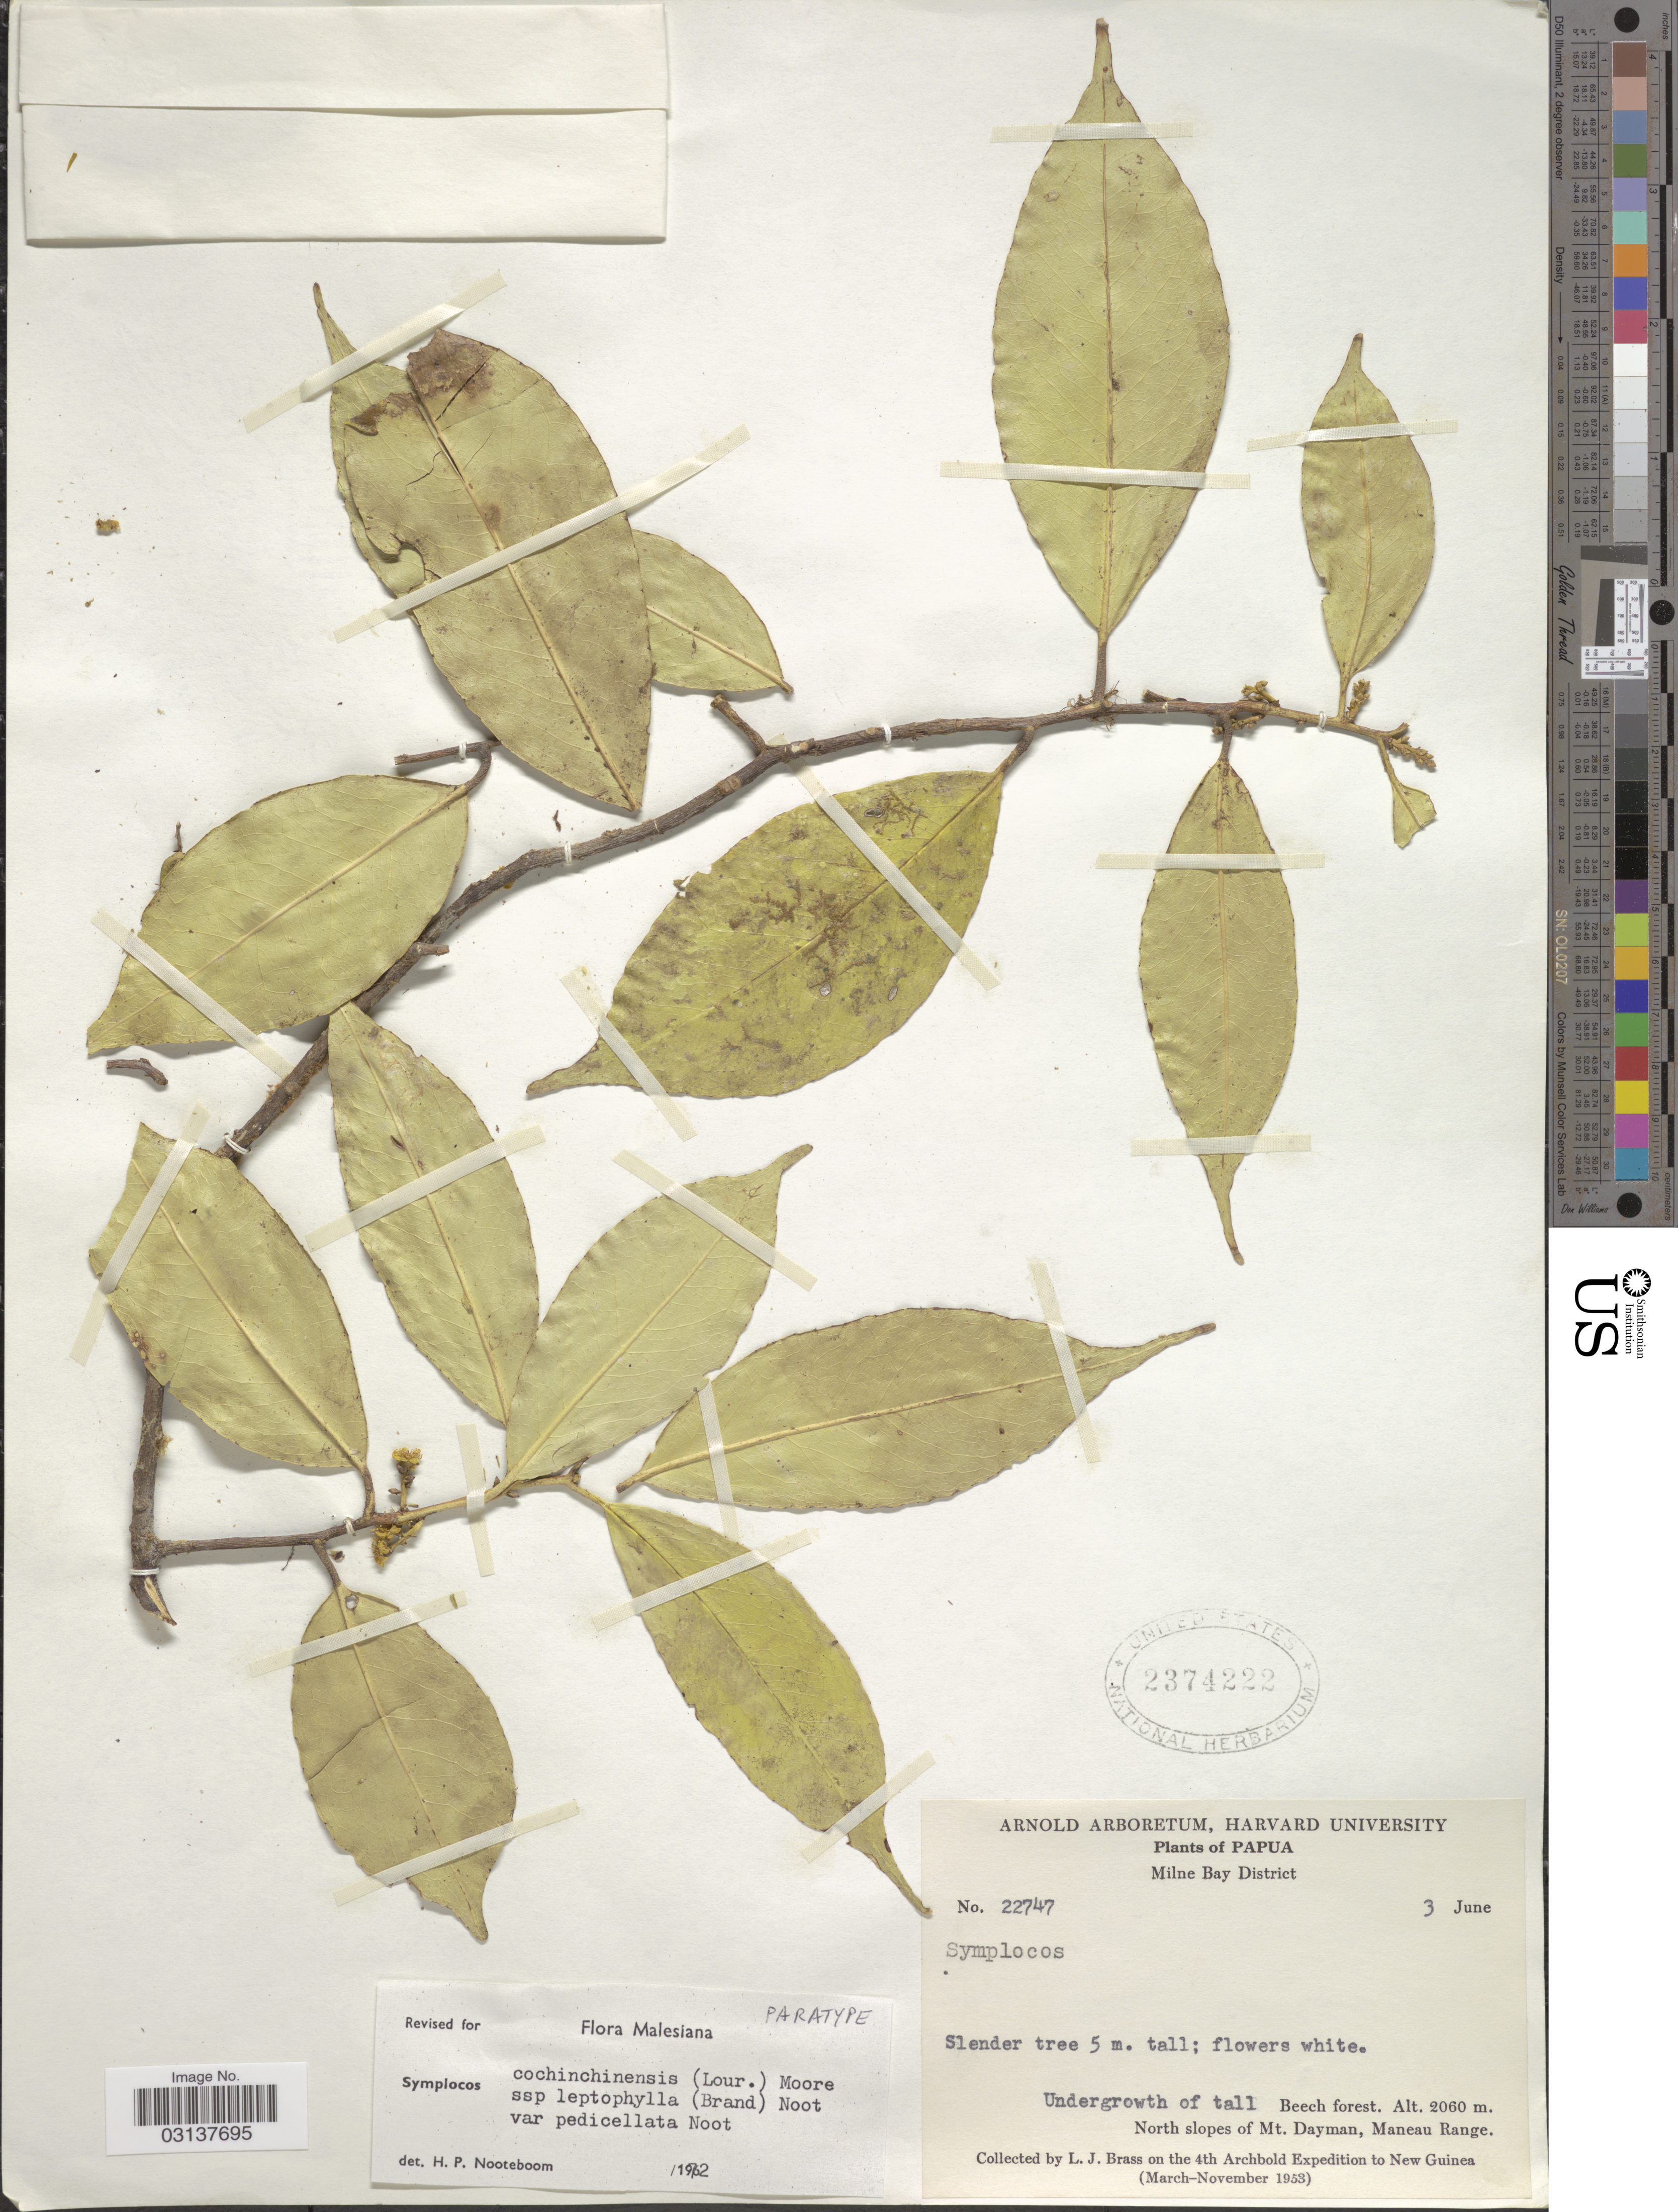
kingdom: Plantae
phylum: Tracheophyta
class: Magnoliopsida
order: Ericales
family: Symplocaceae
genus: Symplocos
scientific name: Symplocos cochinchinensis var. pedicellata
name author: Noot.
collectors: L. J. Brass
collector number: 22747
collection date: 1953-06-03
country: Papua New Guinea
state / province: Milne Bay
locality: Papua, Milne Bay District, Beech forest, North slopes of Mt. Dayman, Maneau Range.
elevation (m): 2060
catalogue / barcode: US 2374222